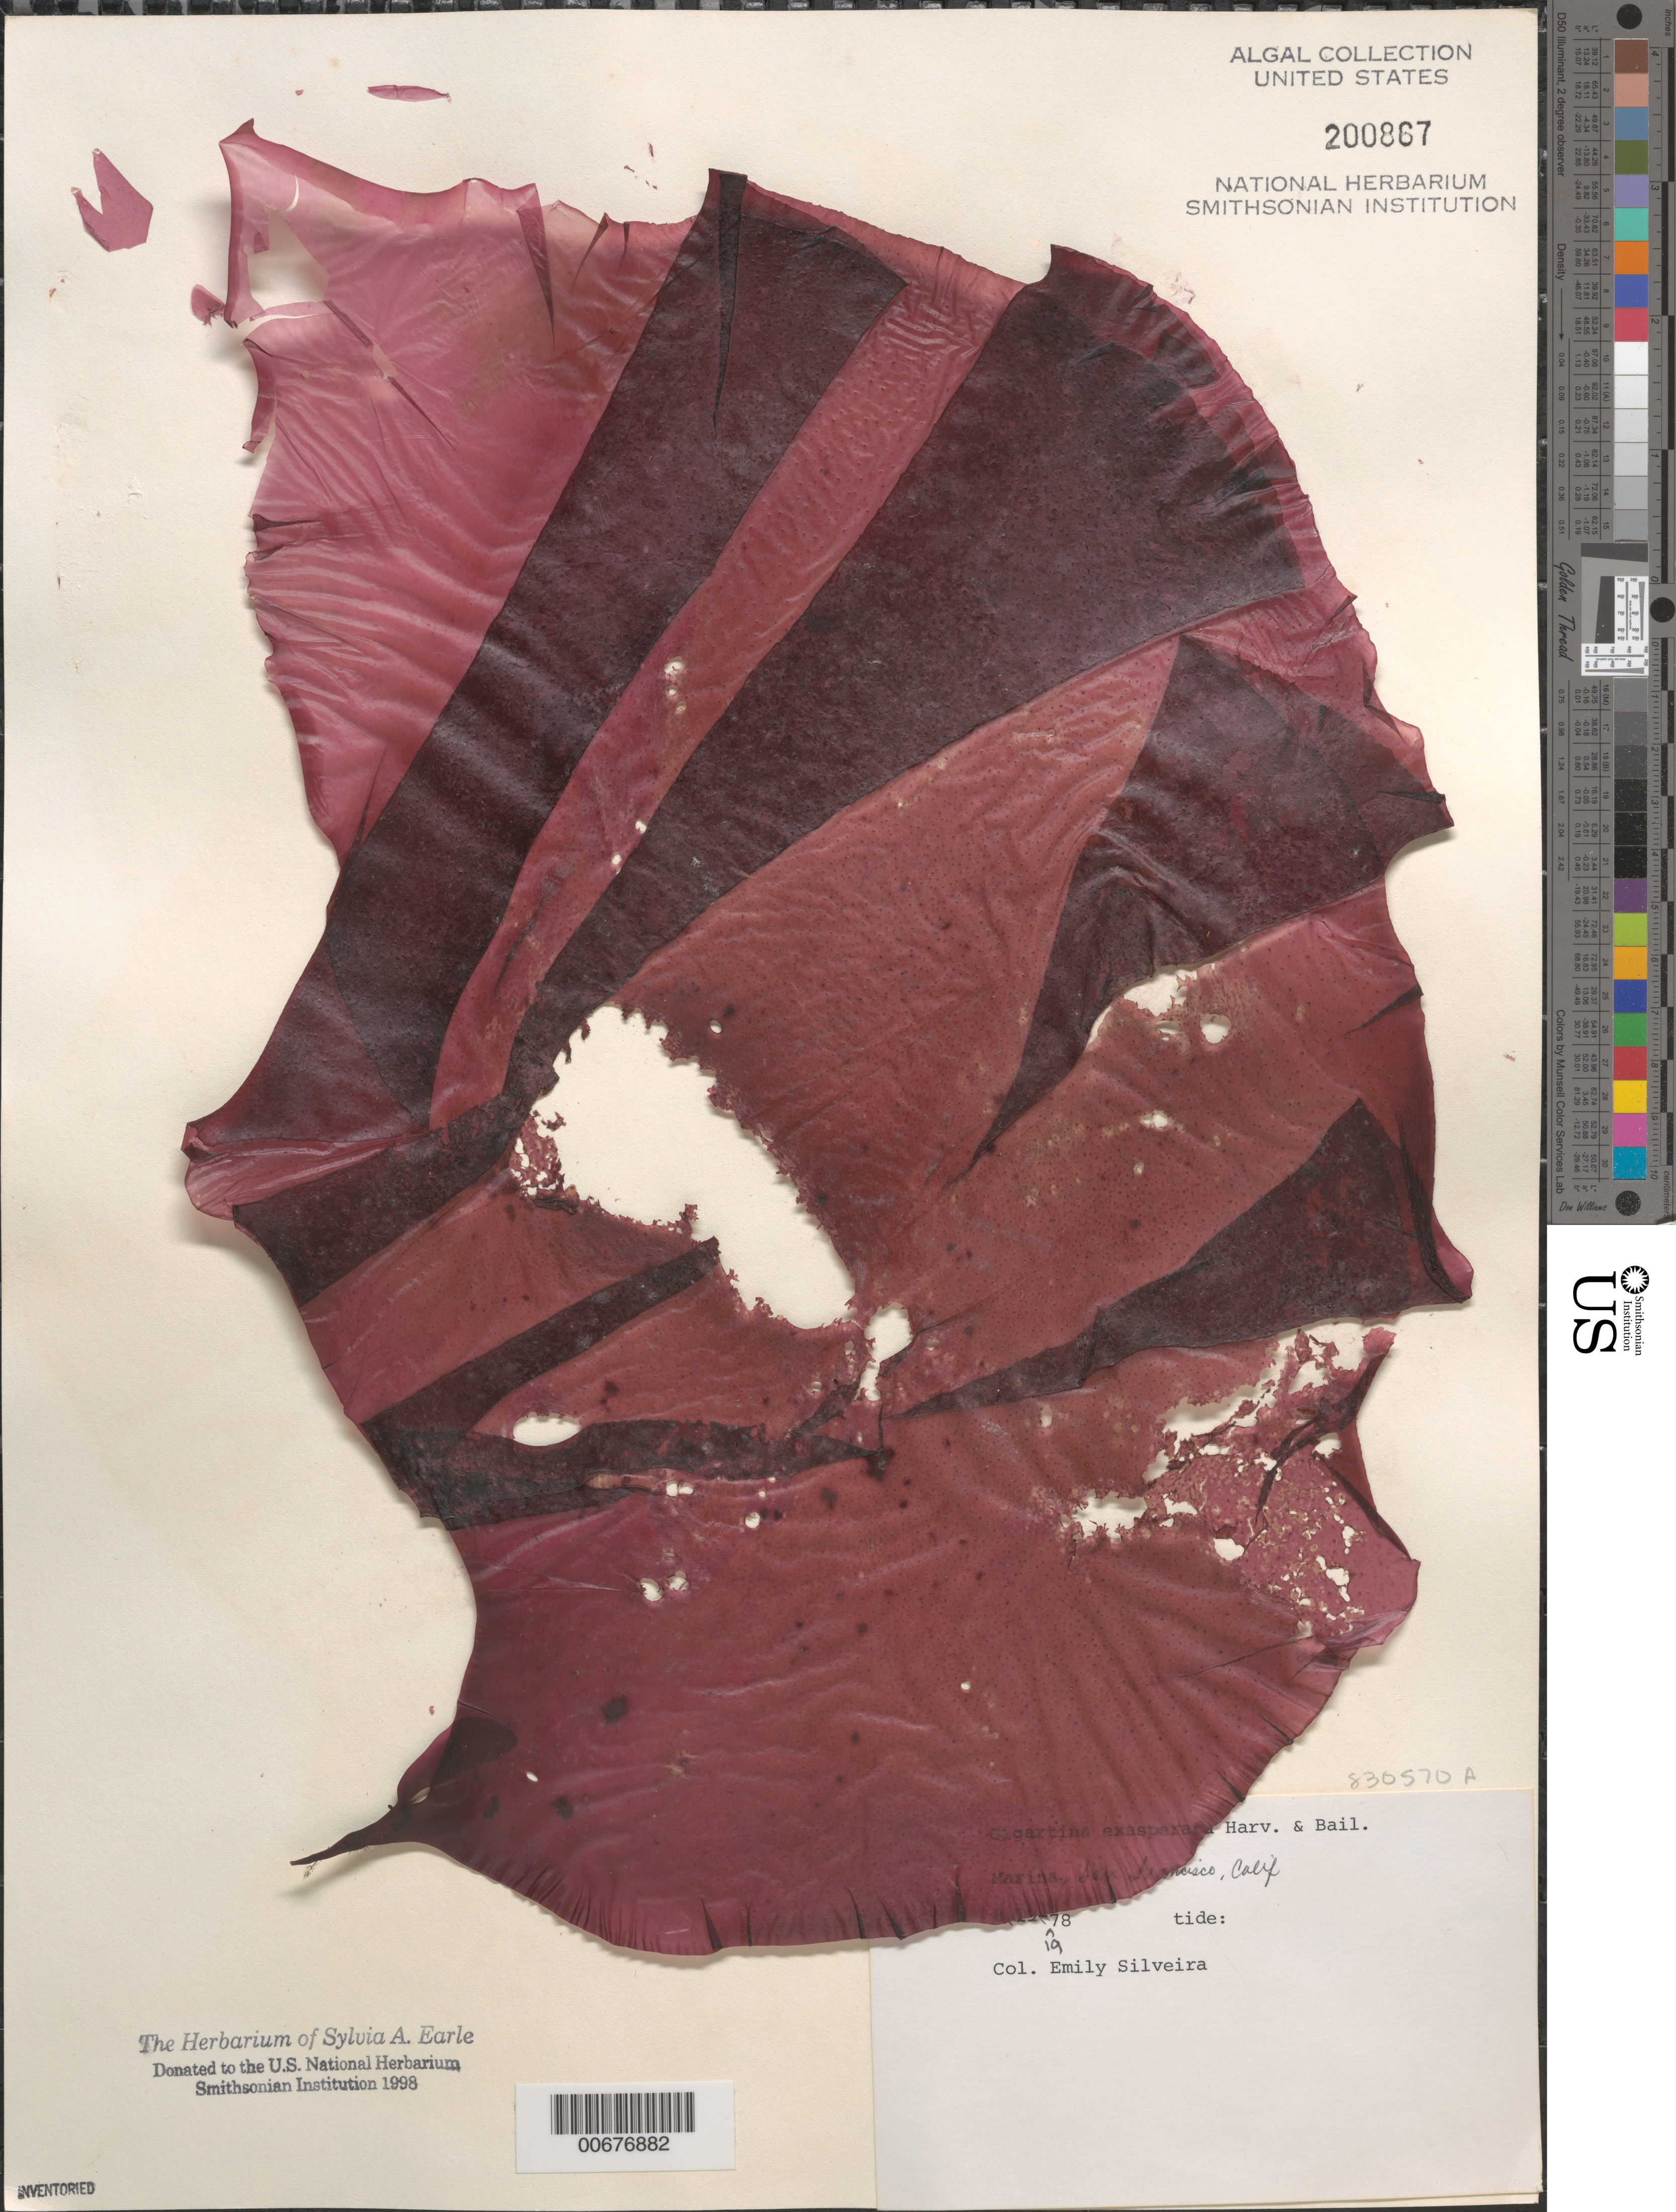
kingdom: Plantae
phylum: Rhodophyta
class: Florideophyceae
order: Gigartinales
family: Gigartinaceae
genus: Chondracanthus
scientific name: Chondracanthus exasperatus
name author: (Harv. & J. Bailey) J.R. Hughey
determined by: Algae name updating Project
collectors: E. A. Silveira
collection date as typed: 19 Aug 1978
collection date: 1978-08-19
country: United States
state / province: California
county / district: San Francisco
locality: San Francisco, marina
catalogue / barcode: US 200867